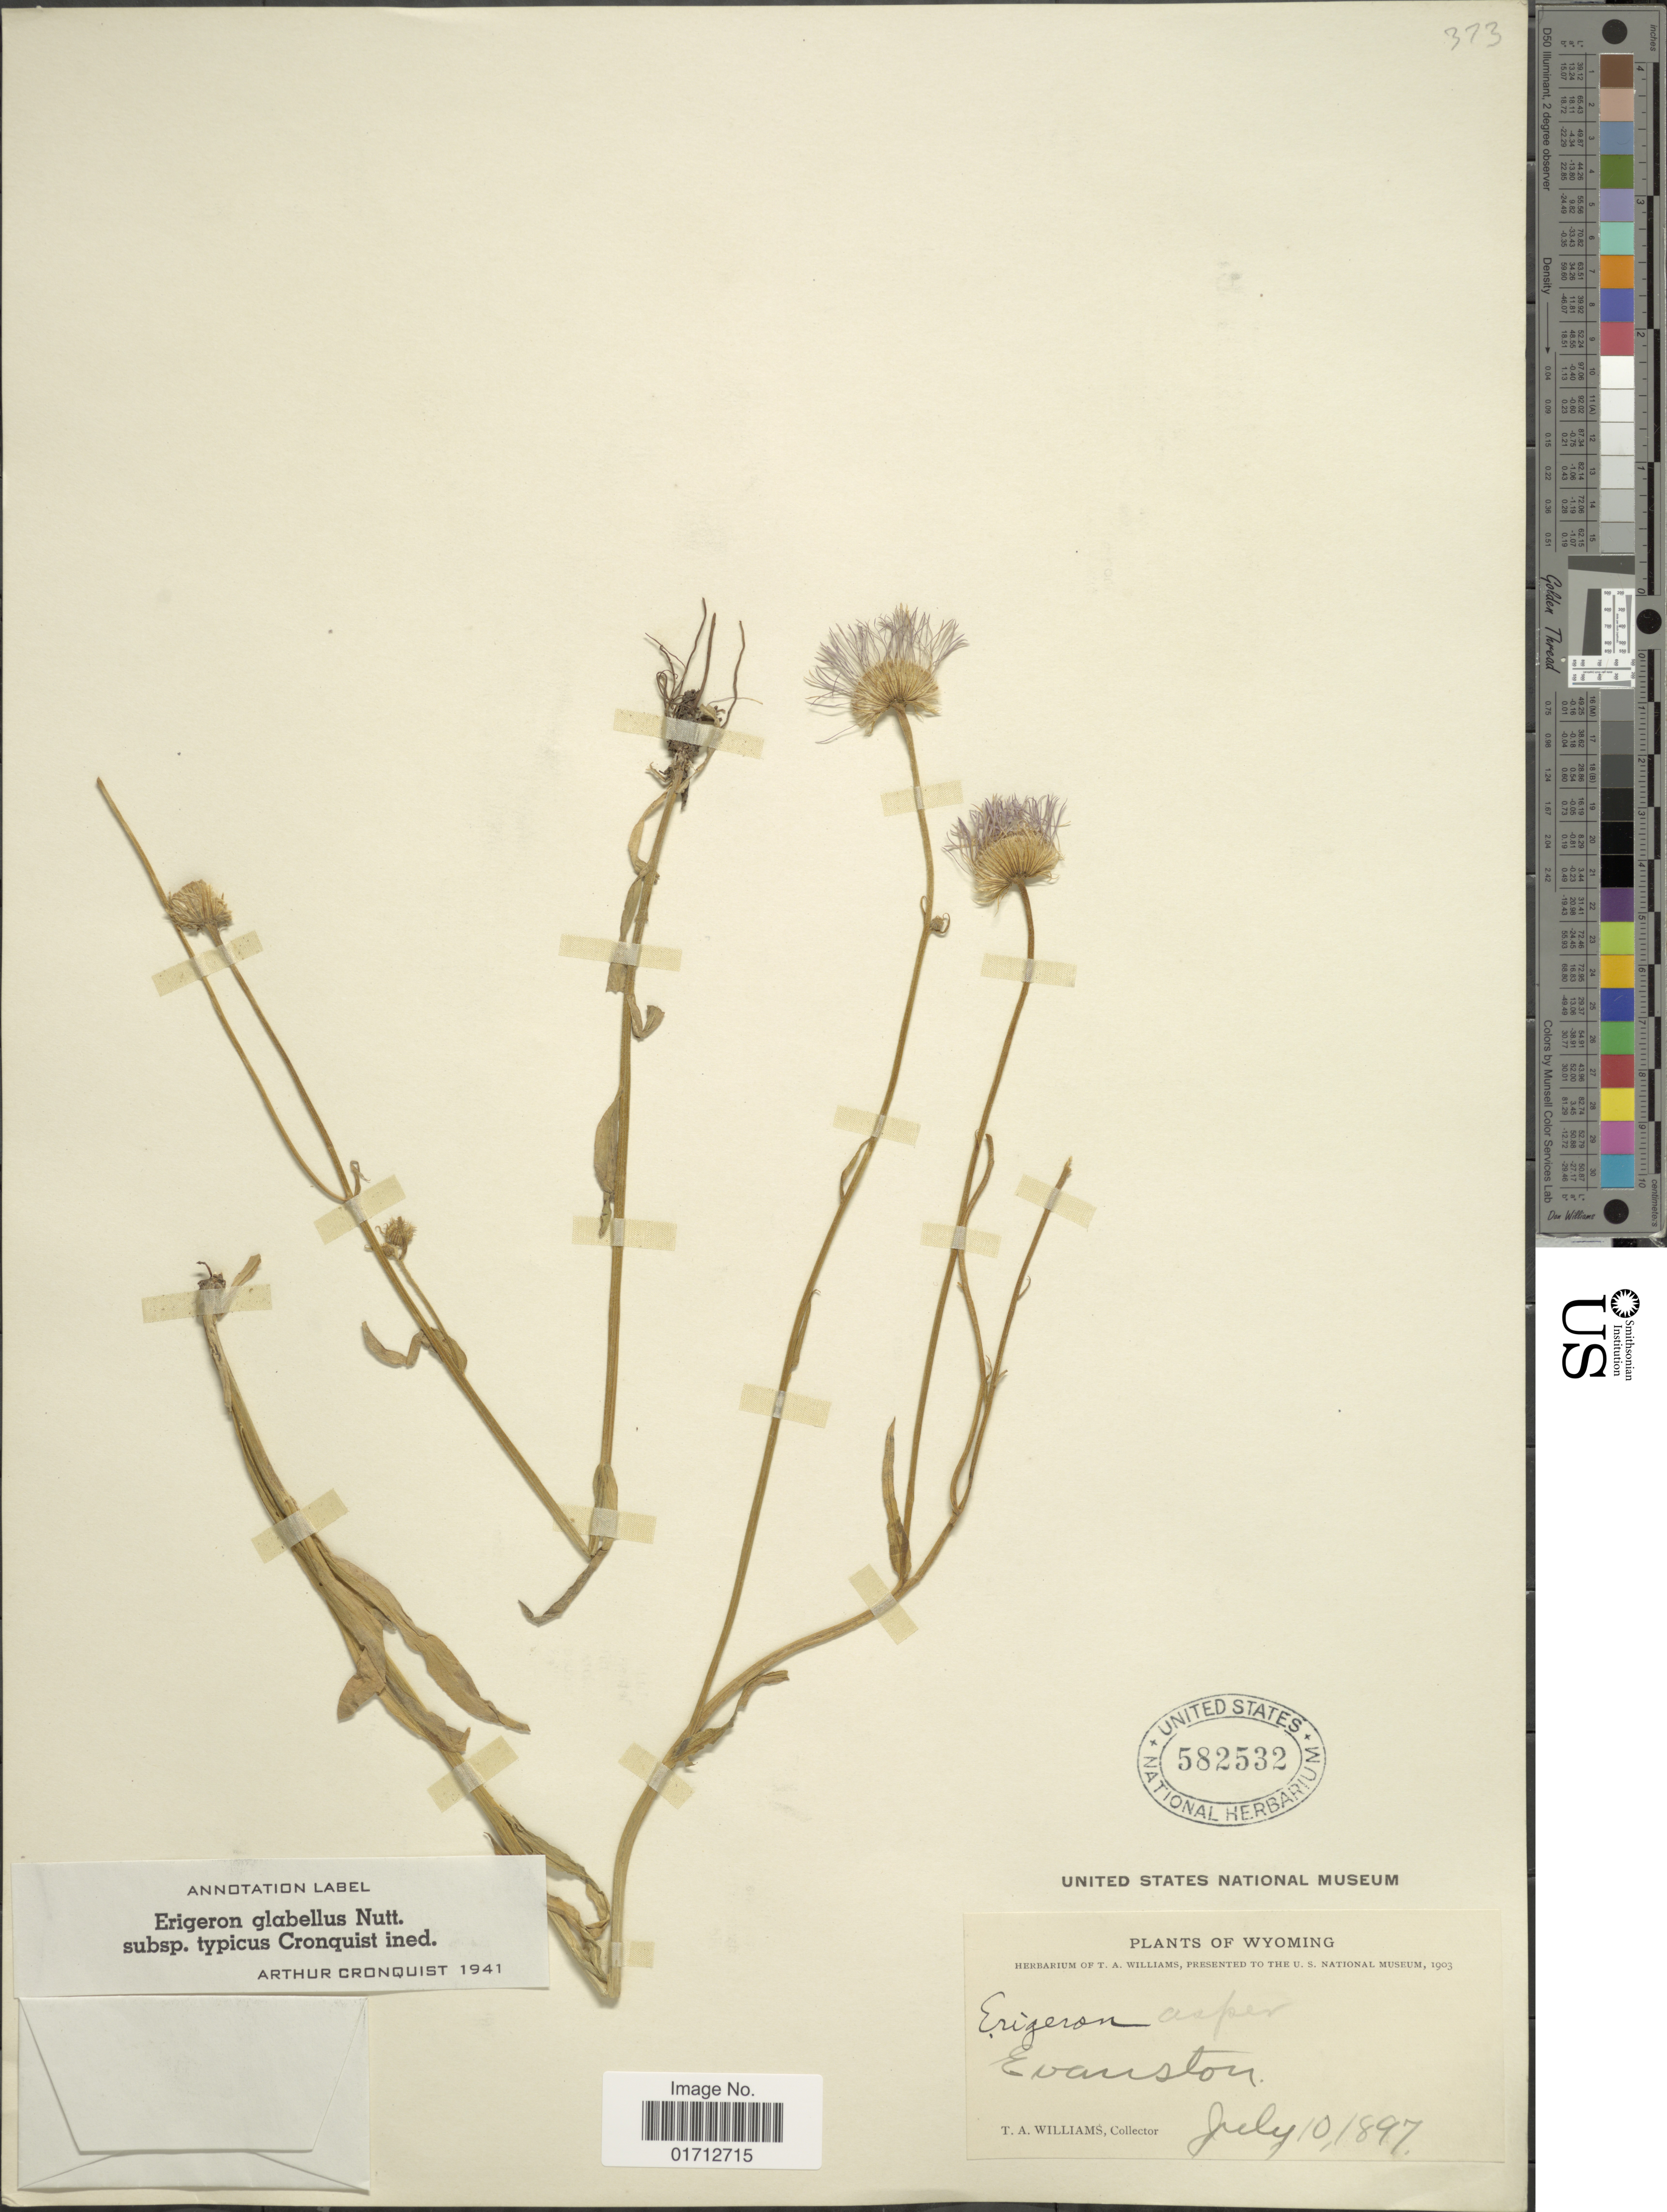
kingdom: Plantae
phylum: Tracheophyta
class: Magnoliopsida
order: Asterales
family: Asteraceae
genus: Erigeron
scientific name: Erigeron glabellus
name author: Nutt.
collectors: T. A. Williams (herbarium)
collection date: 1897-07-10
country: United States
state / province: Wyoming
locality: Evanston.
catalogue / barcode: US 582532